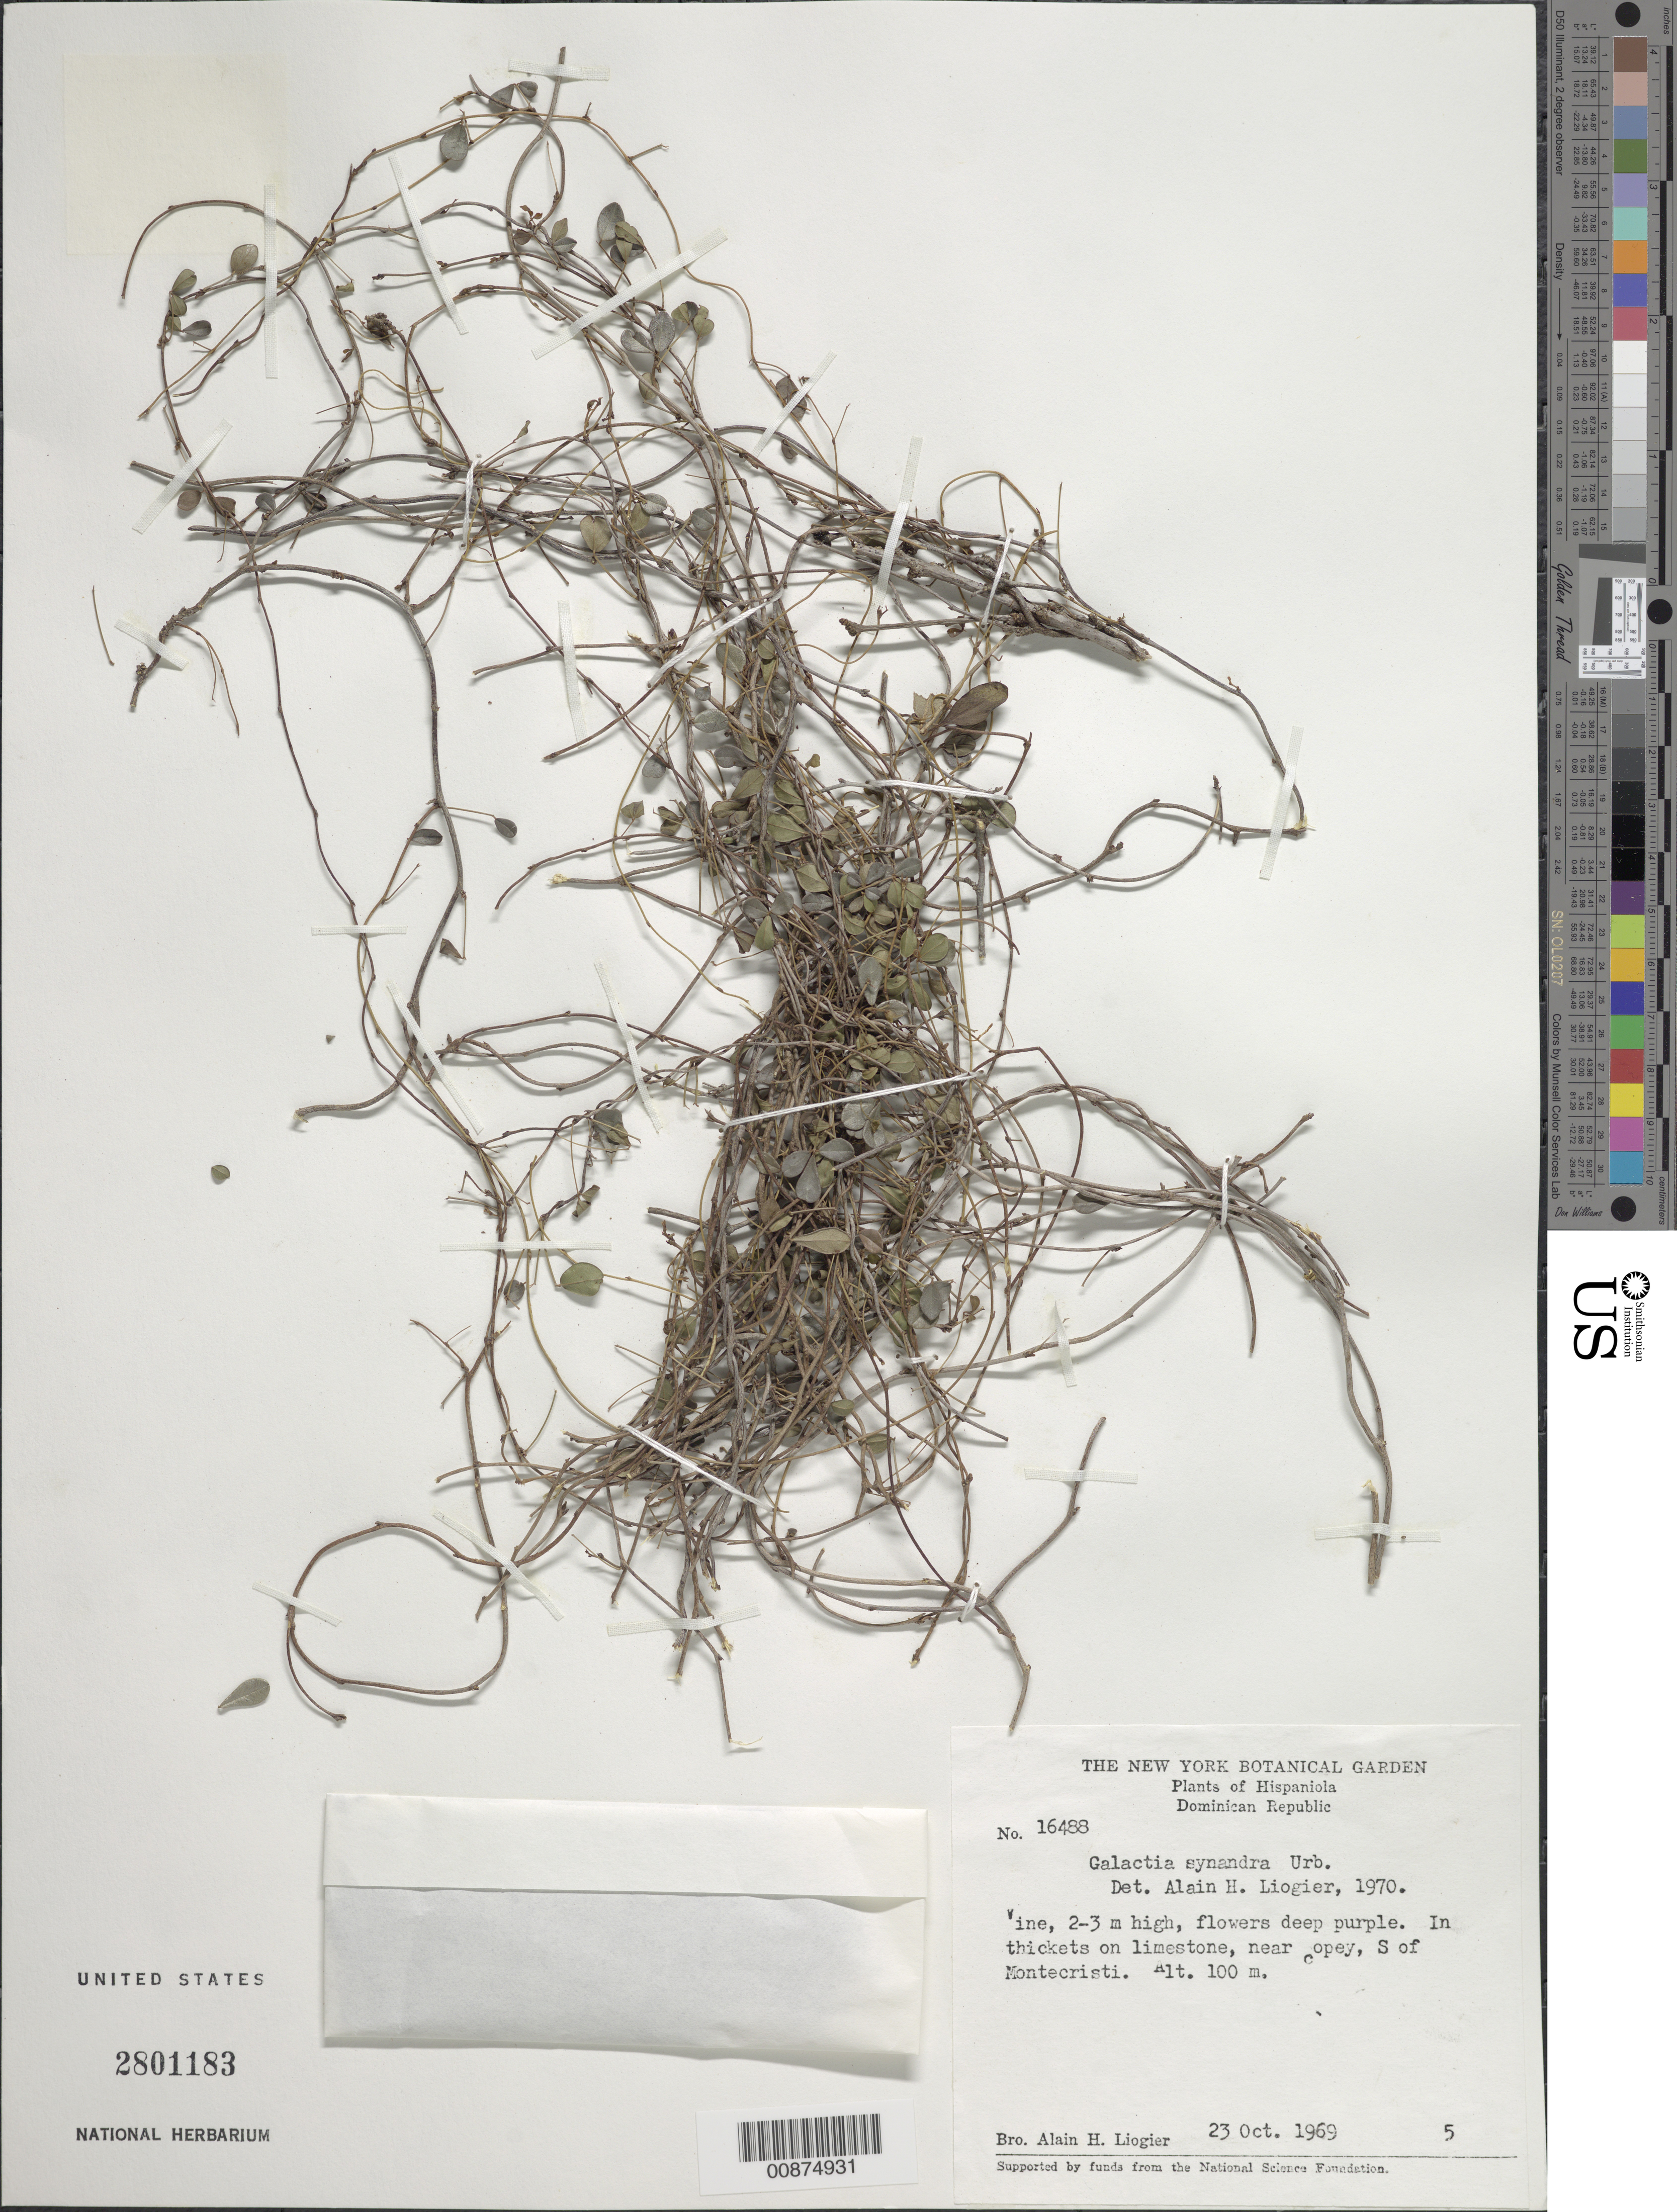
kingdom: Plantae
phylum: Tracheophyta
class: Magnoliopsida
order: Fabales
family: Fabaceae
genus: Galactia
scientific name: Galactia synandra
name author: Urb.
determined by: Liogier, Alain H.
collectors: A. H. Liogier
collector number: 16488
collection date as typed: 23 Oct 1969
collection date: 1969-10-23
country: Dominican Republic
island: Hispaniola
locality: Near Copey, S of Montecristi.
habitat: In thickets on limestone.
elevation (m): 100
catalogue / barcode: US 2801183